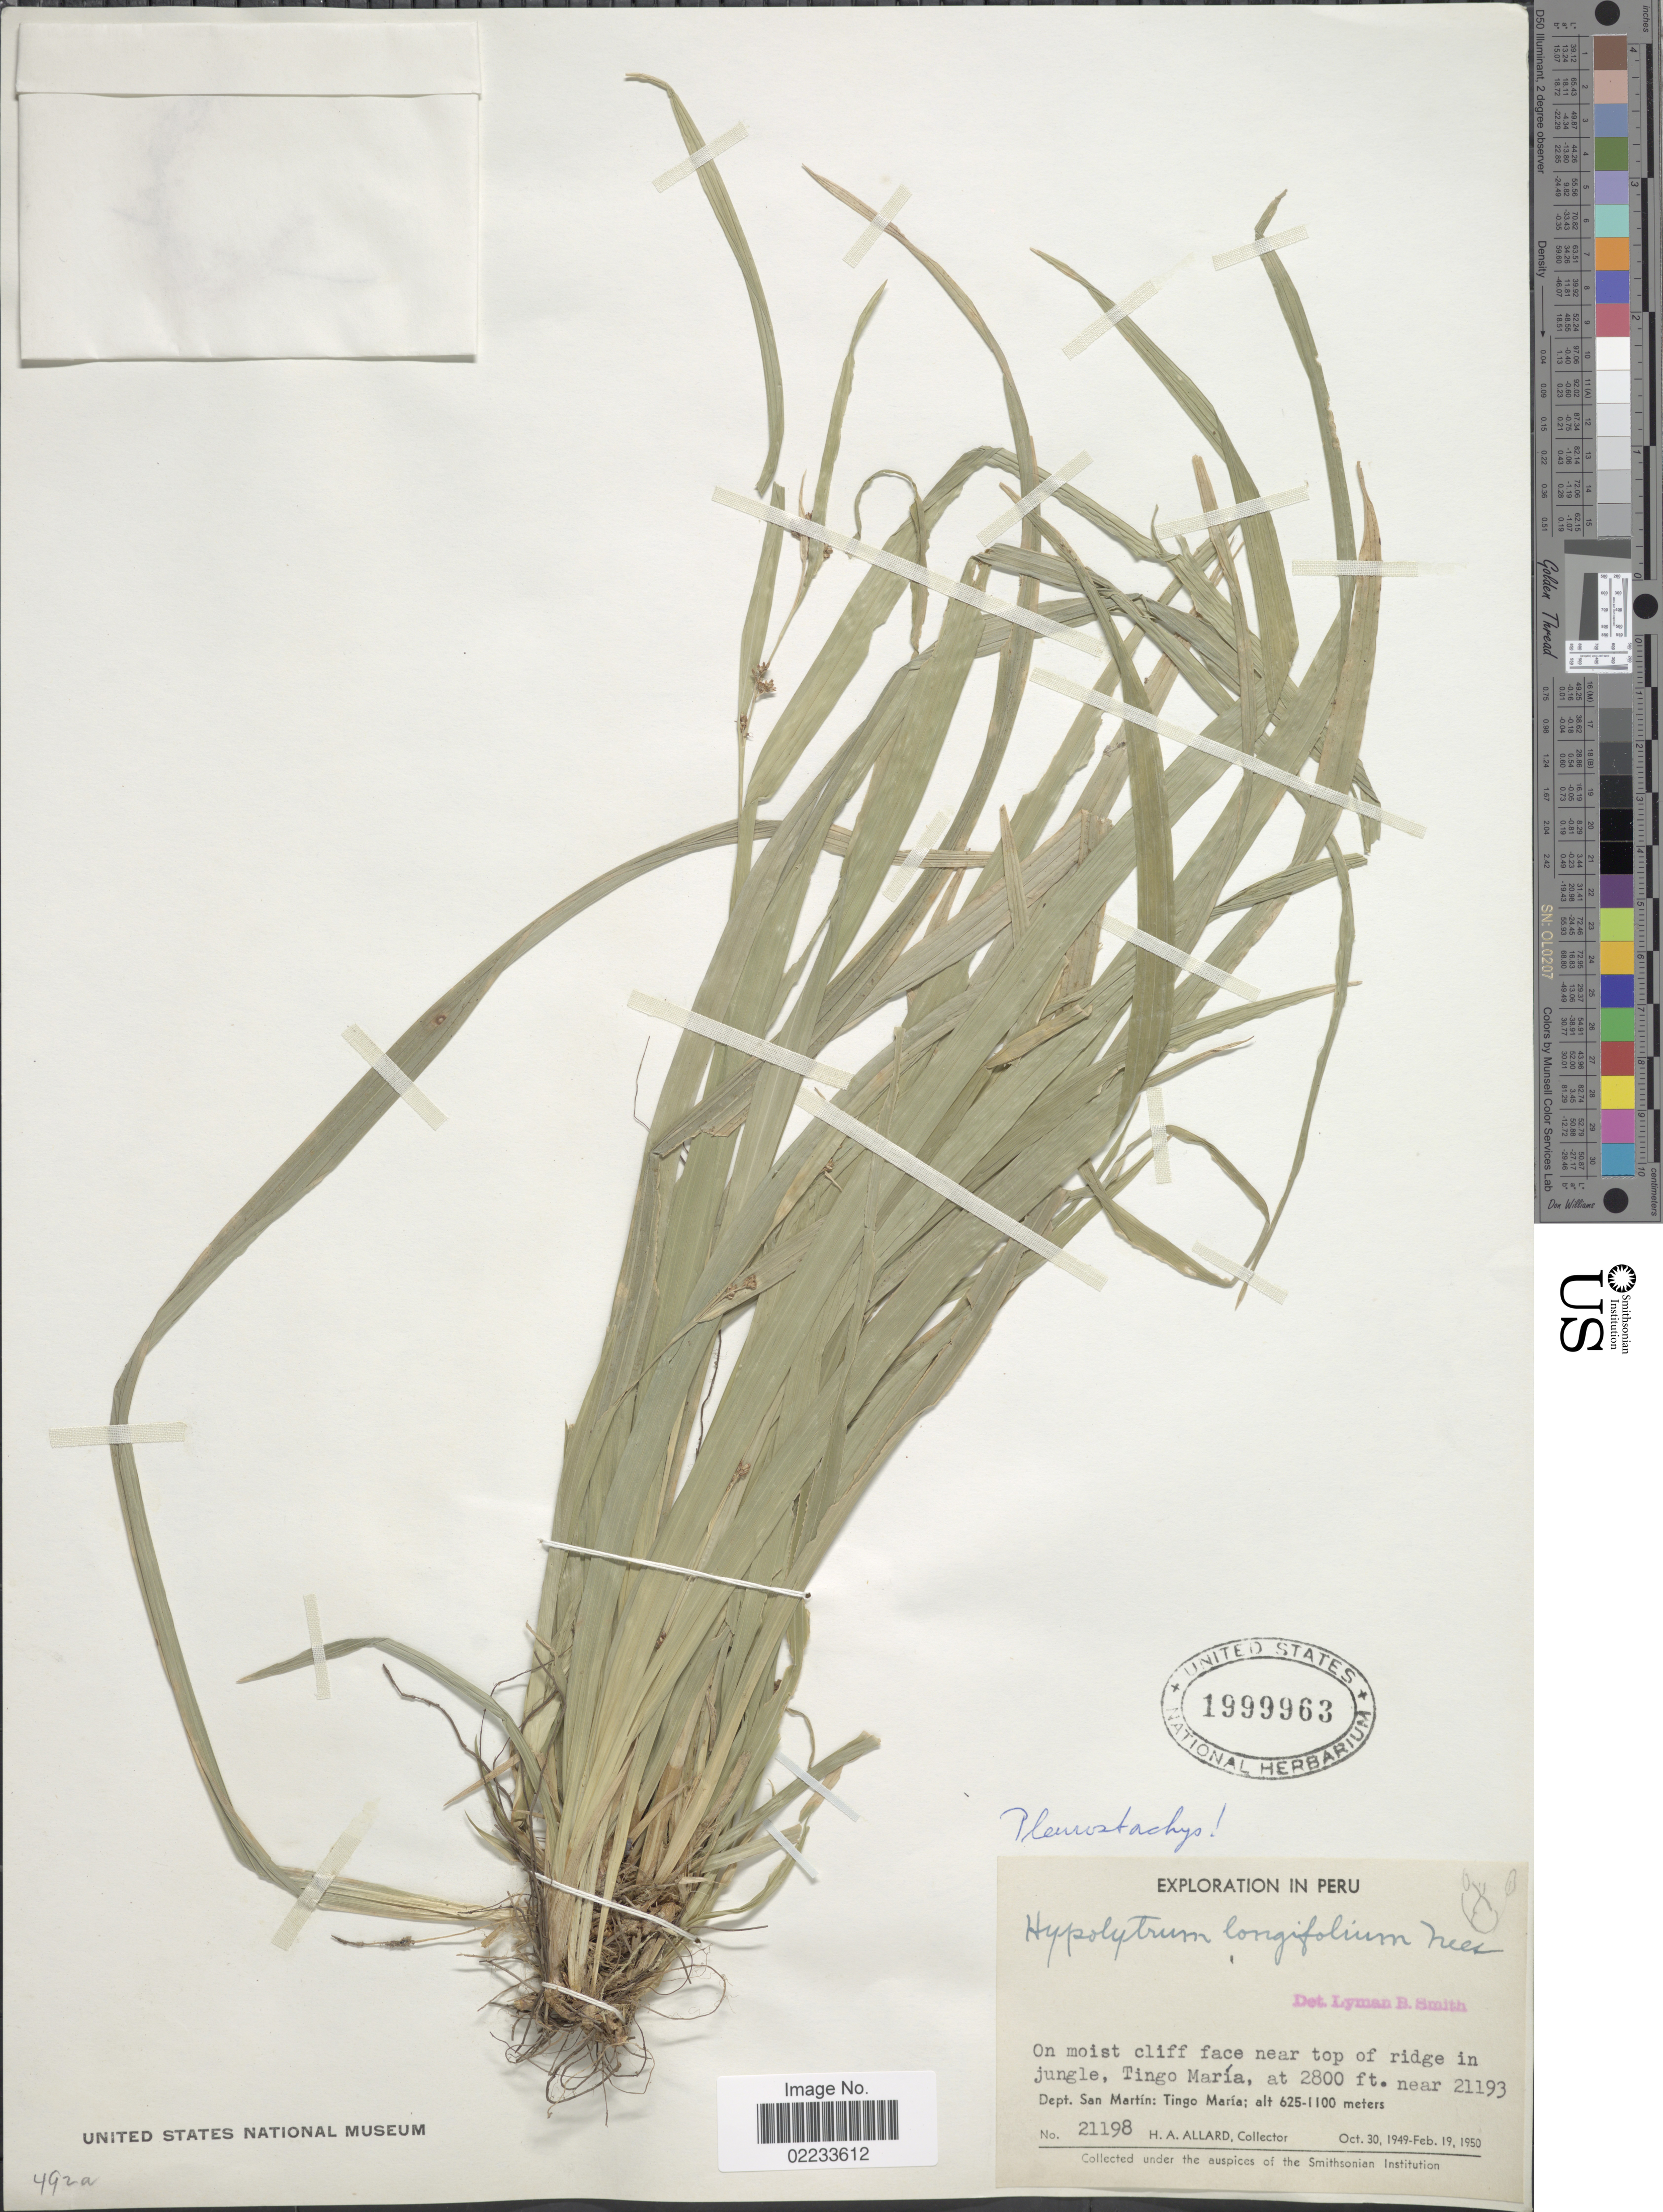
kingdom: Plantae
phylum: Tracheophyta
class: Liliopsida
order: Poales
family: Cyperaceae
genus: Rhynchospora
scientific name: Rhynchospora orbigniana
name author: (Brongn.) L.B. Sm.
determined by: Strong, Mark T., (BOT), Smithsonian Institution - National Museum of Natural History (UNITED STATES)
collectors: H. A. Allard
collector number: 21198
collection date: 1949-10-30/1950-02-19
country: Peru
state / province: San Martín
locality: On moist cliff face near top of ridge in jungle, Tingo María. near 21193, Dept San Martín: Tingo María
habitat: on moist cliff face near top of ridge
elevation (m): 853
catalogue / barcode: US 1999963